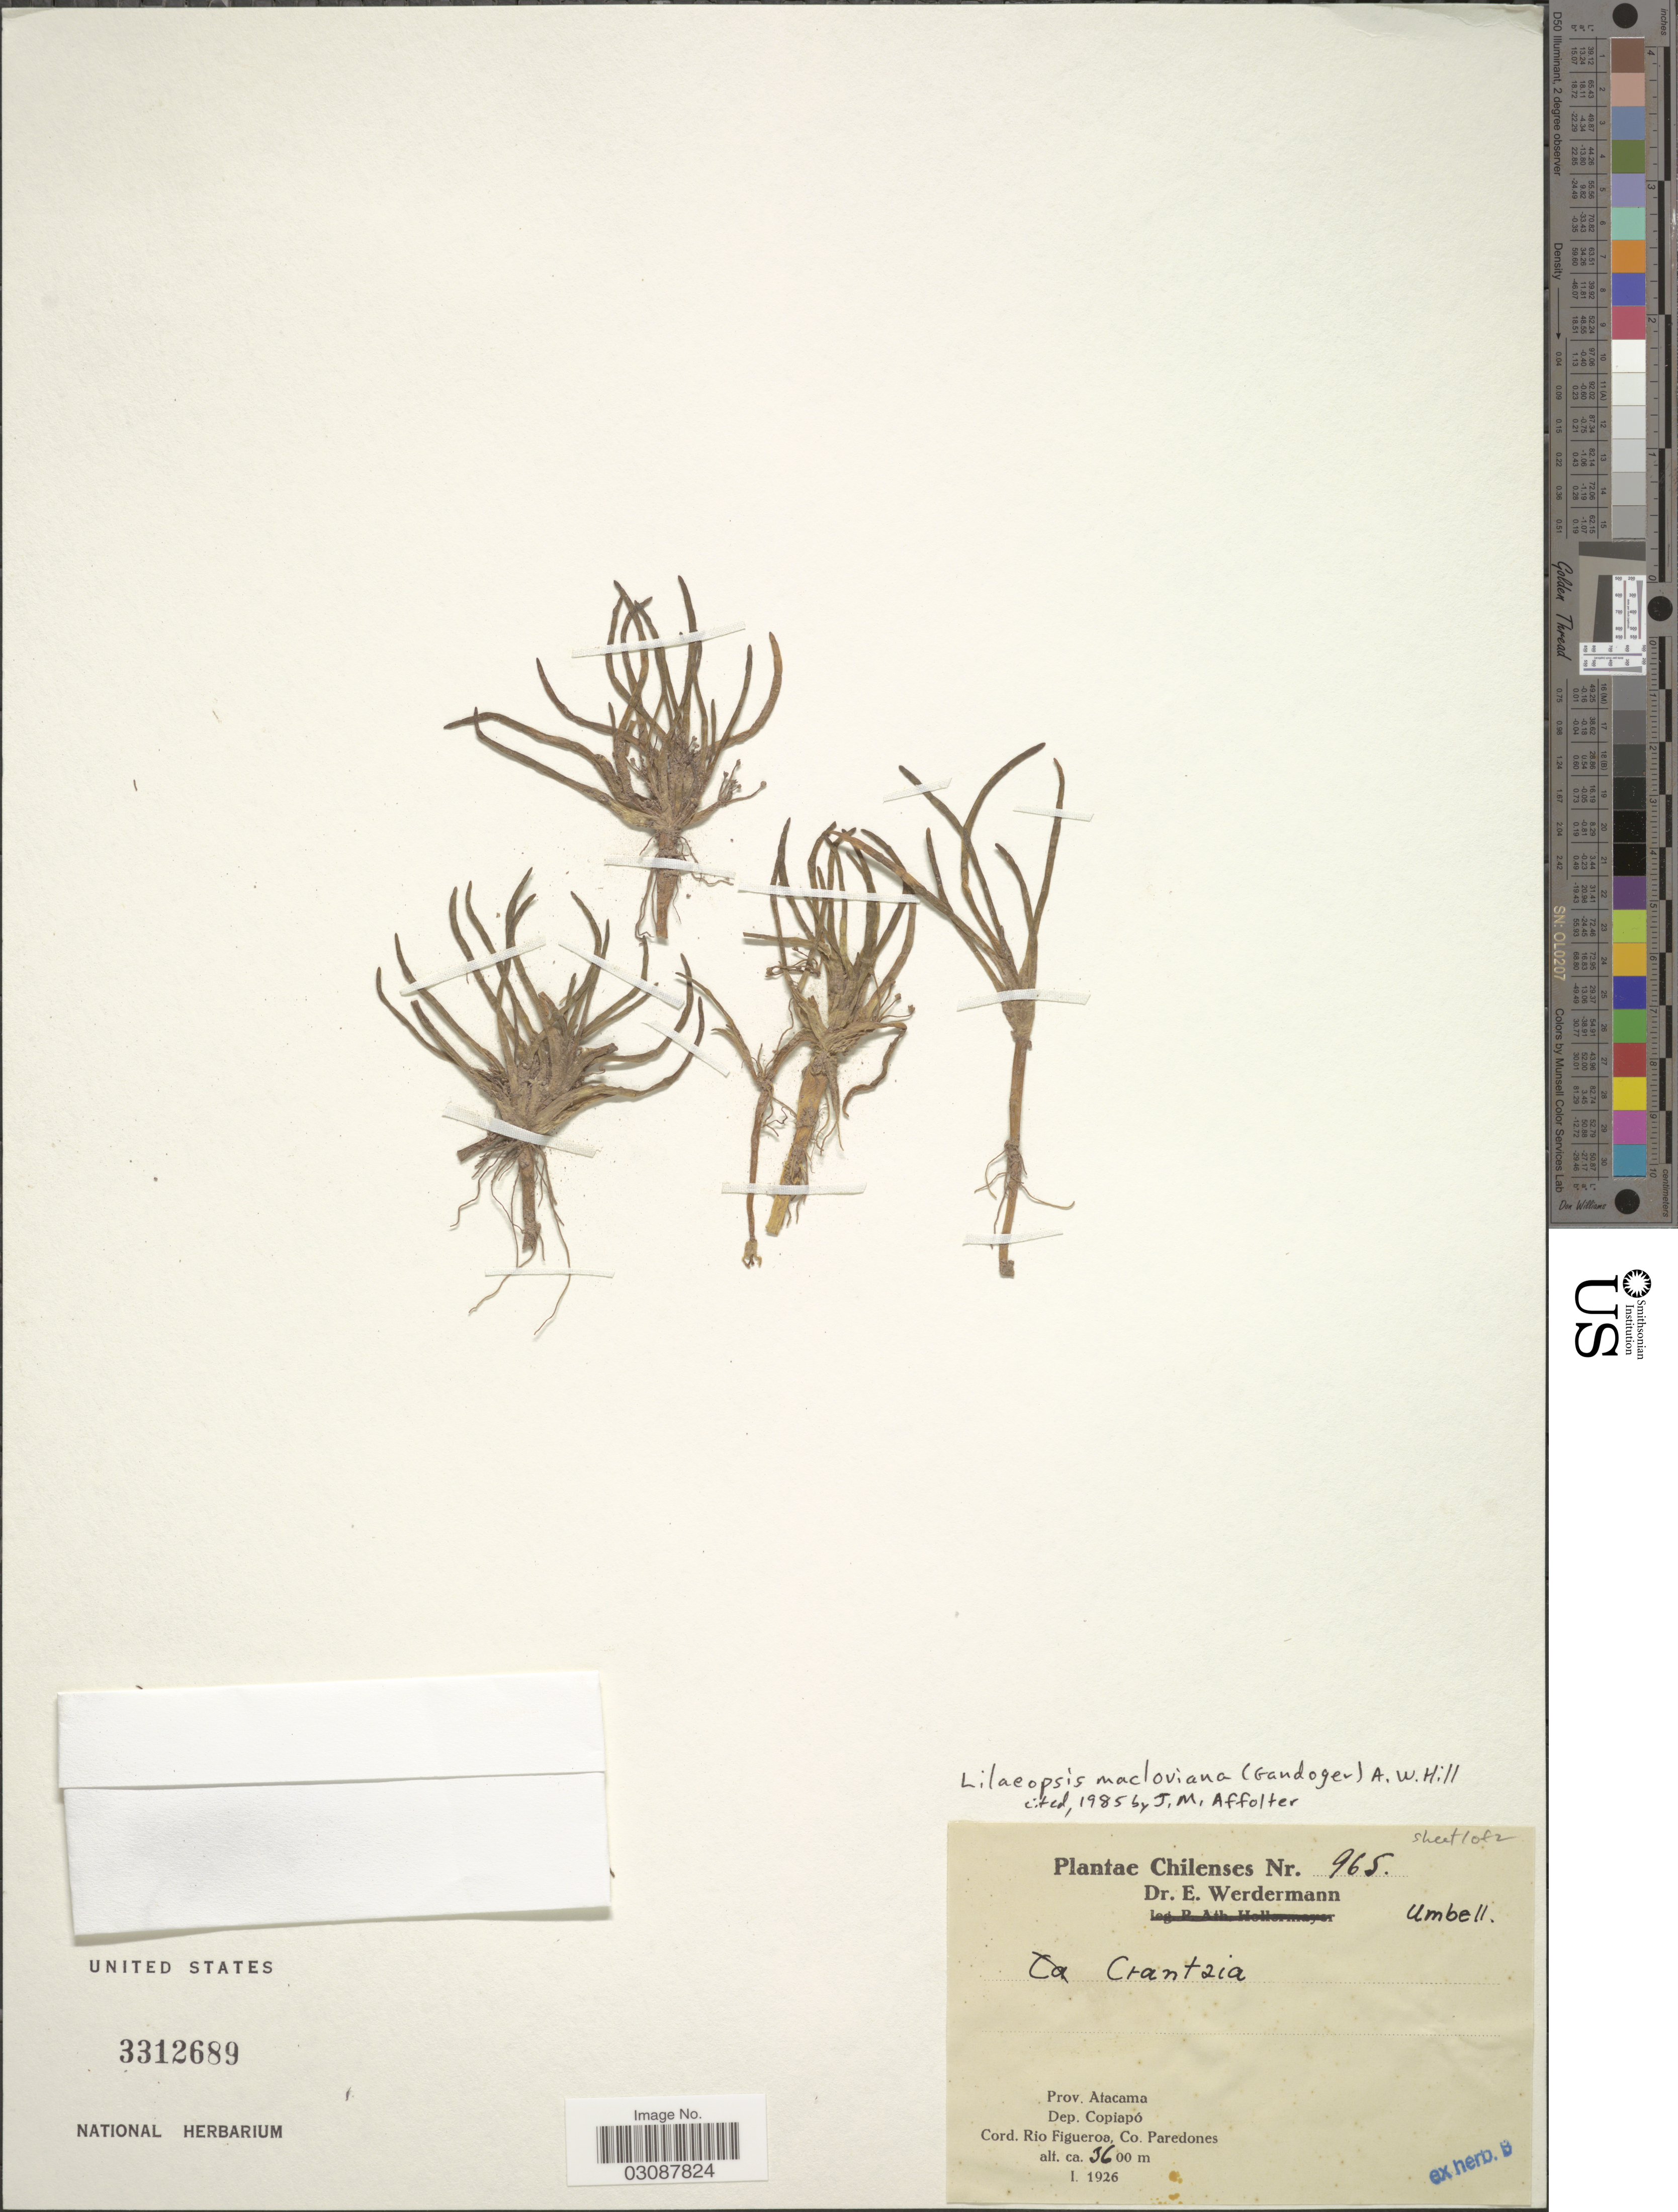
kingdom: Plantae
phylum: Tracheophyta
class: Magnoliopsida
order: Apiales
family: Apiaceae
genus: Lilaeopsis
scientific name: Lilaeopsis macloviana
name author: (Gand.) A.W. Hill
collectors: E. Werdermann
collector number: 965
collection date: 1926-01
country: Chile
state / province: Atacama (III)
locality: Prov. Atacama, Dep. Copiapó, Cord. Rio Figueroa, Co. Paredones.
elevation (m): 3600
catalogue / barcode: US 3312689